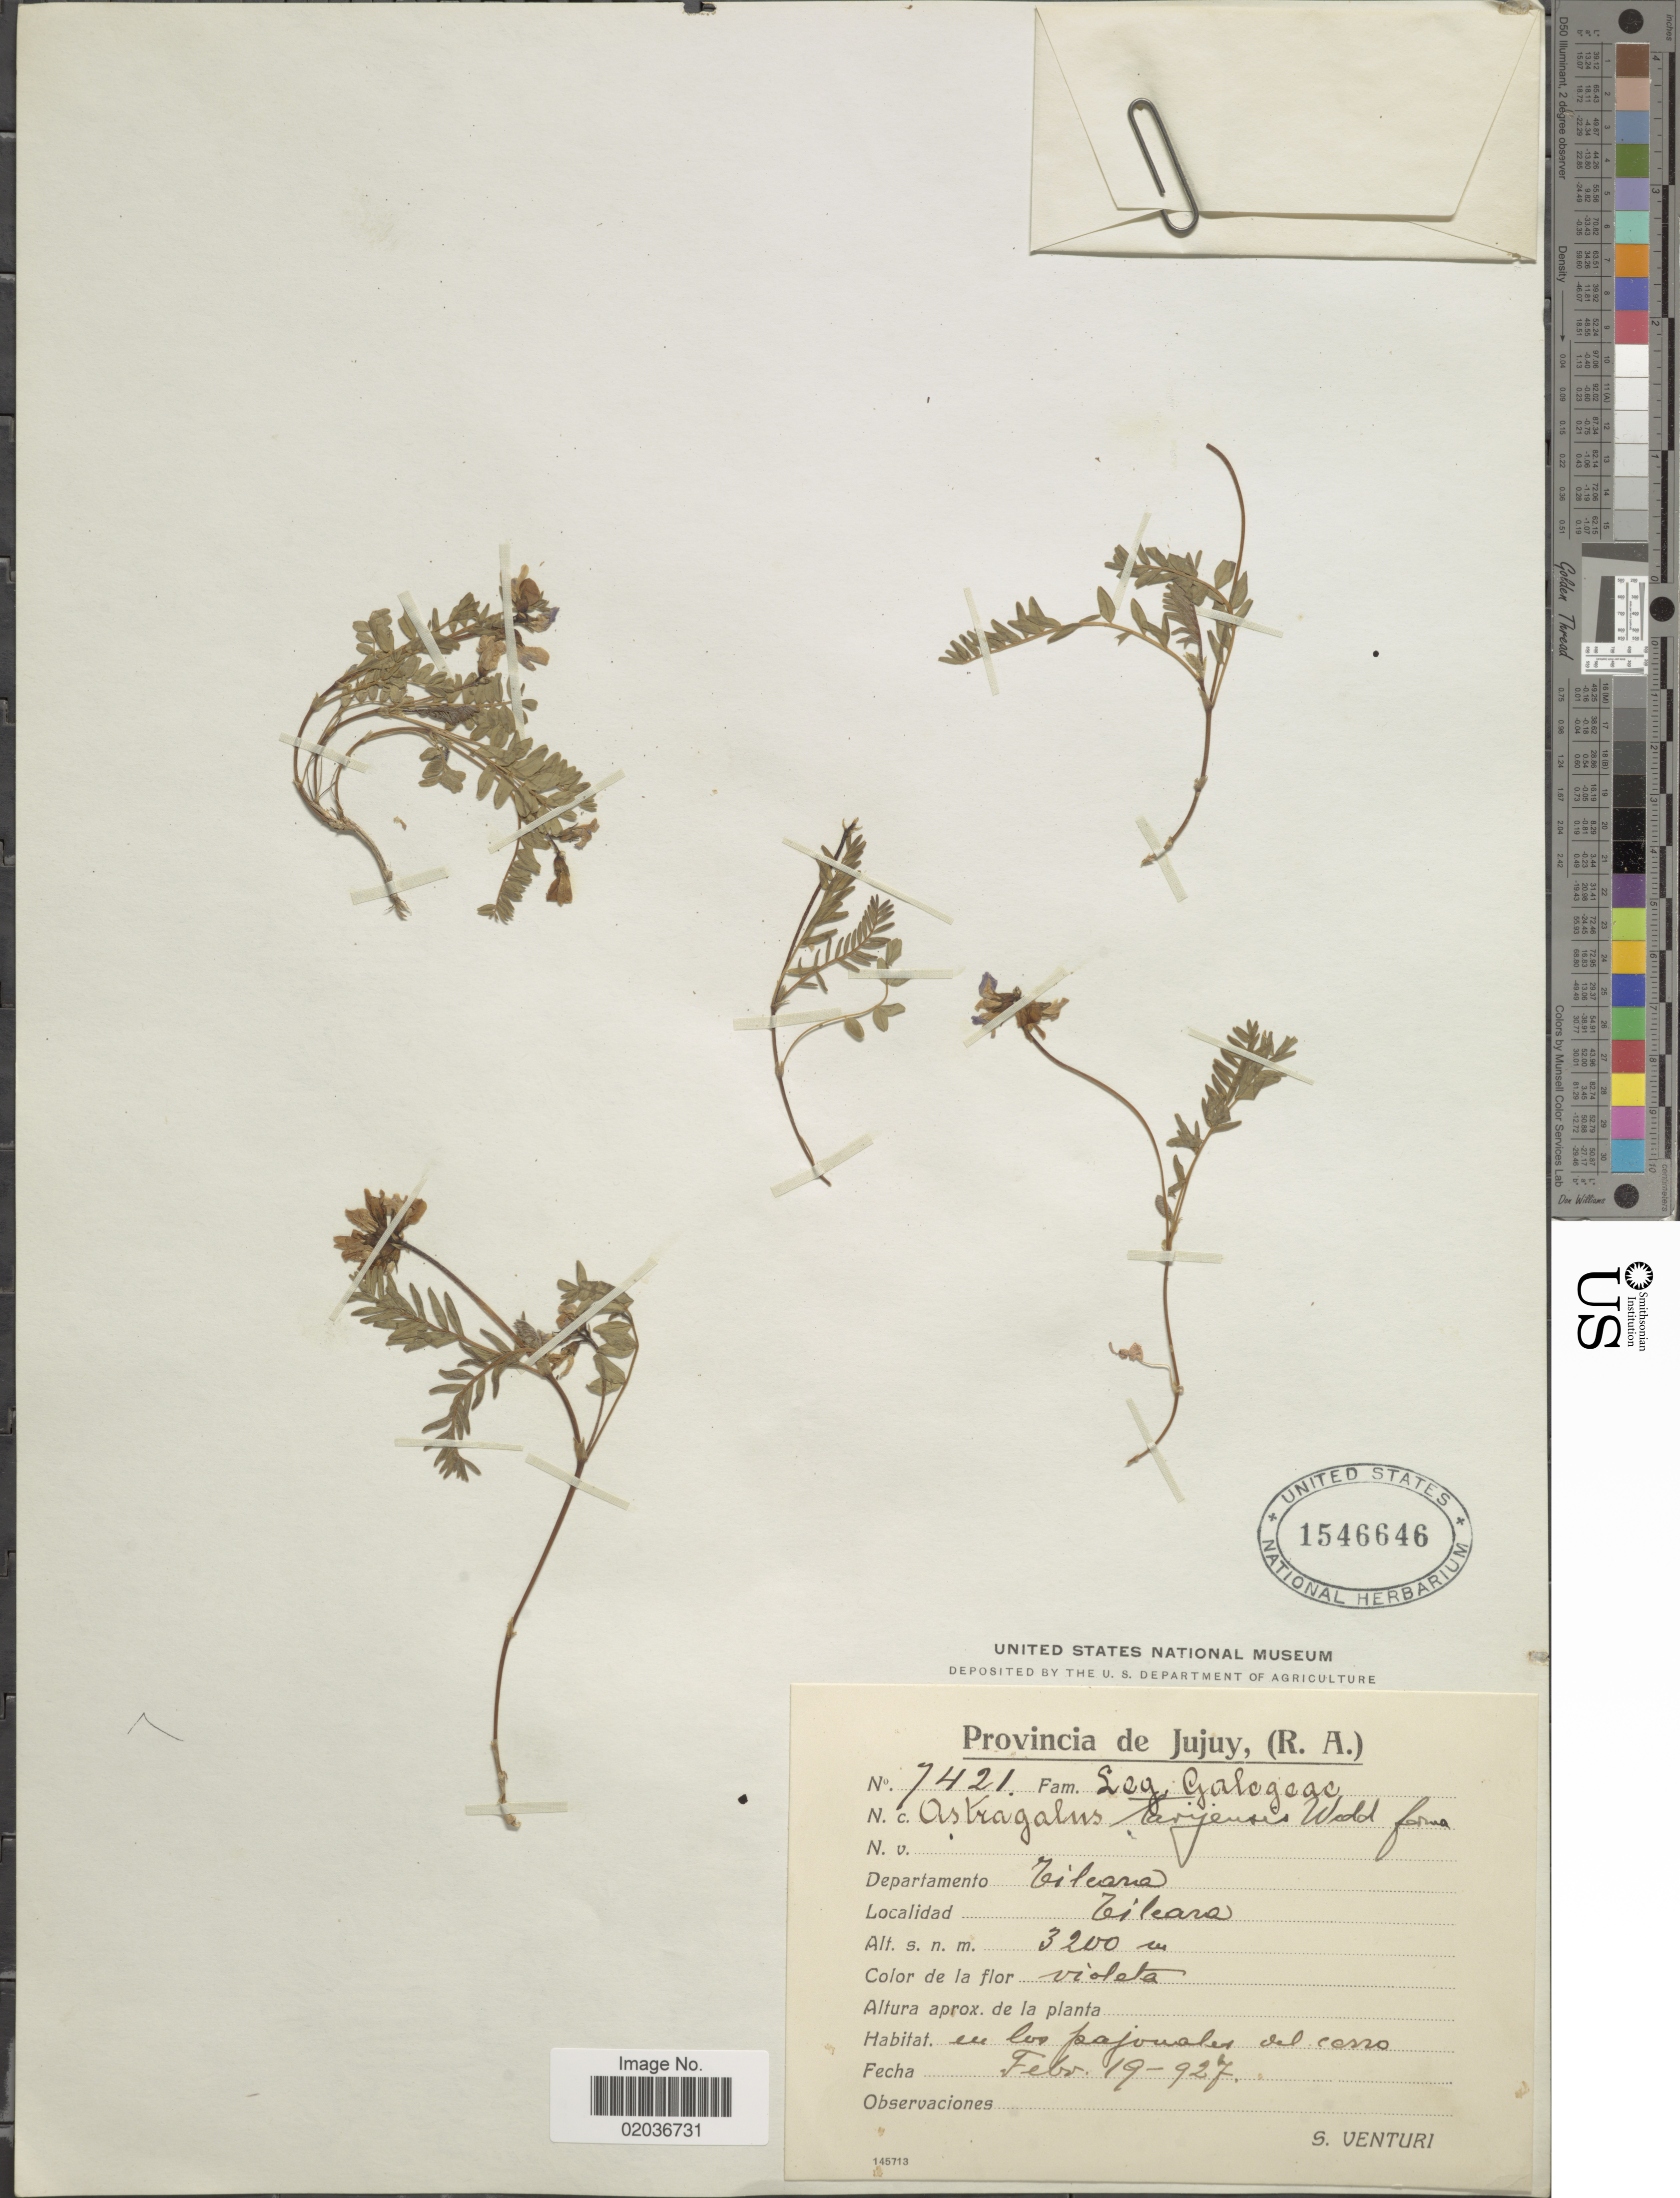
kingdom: Plantae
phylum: Tracheophyta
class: Magnoliopsida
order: Fabales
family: Fabaceae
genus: Astragalus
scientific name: Astragalus tarijensis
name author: Wedd.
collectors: S. Venturi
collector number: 7421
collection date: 1927-02-19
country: Argentina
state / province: Jujuy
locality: (R.A.) Departamento Cilcarra, Cilcara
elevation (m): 3200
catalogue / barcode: US 1546646